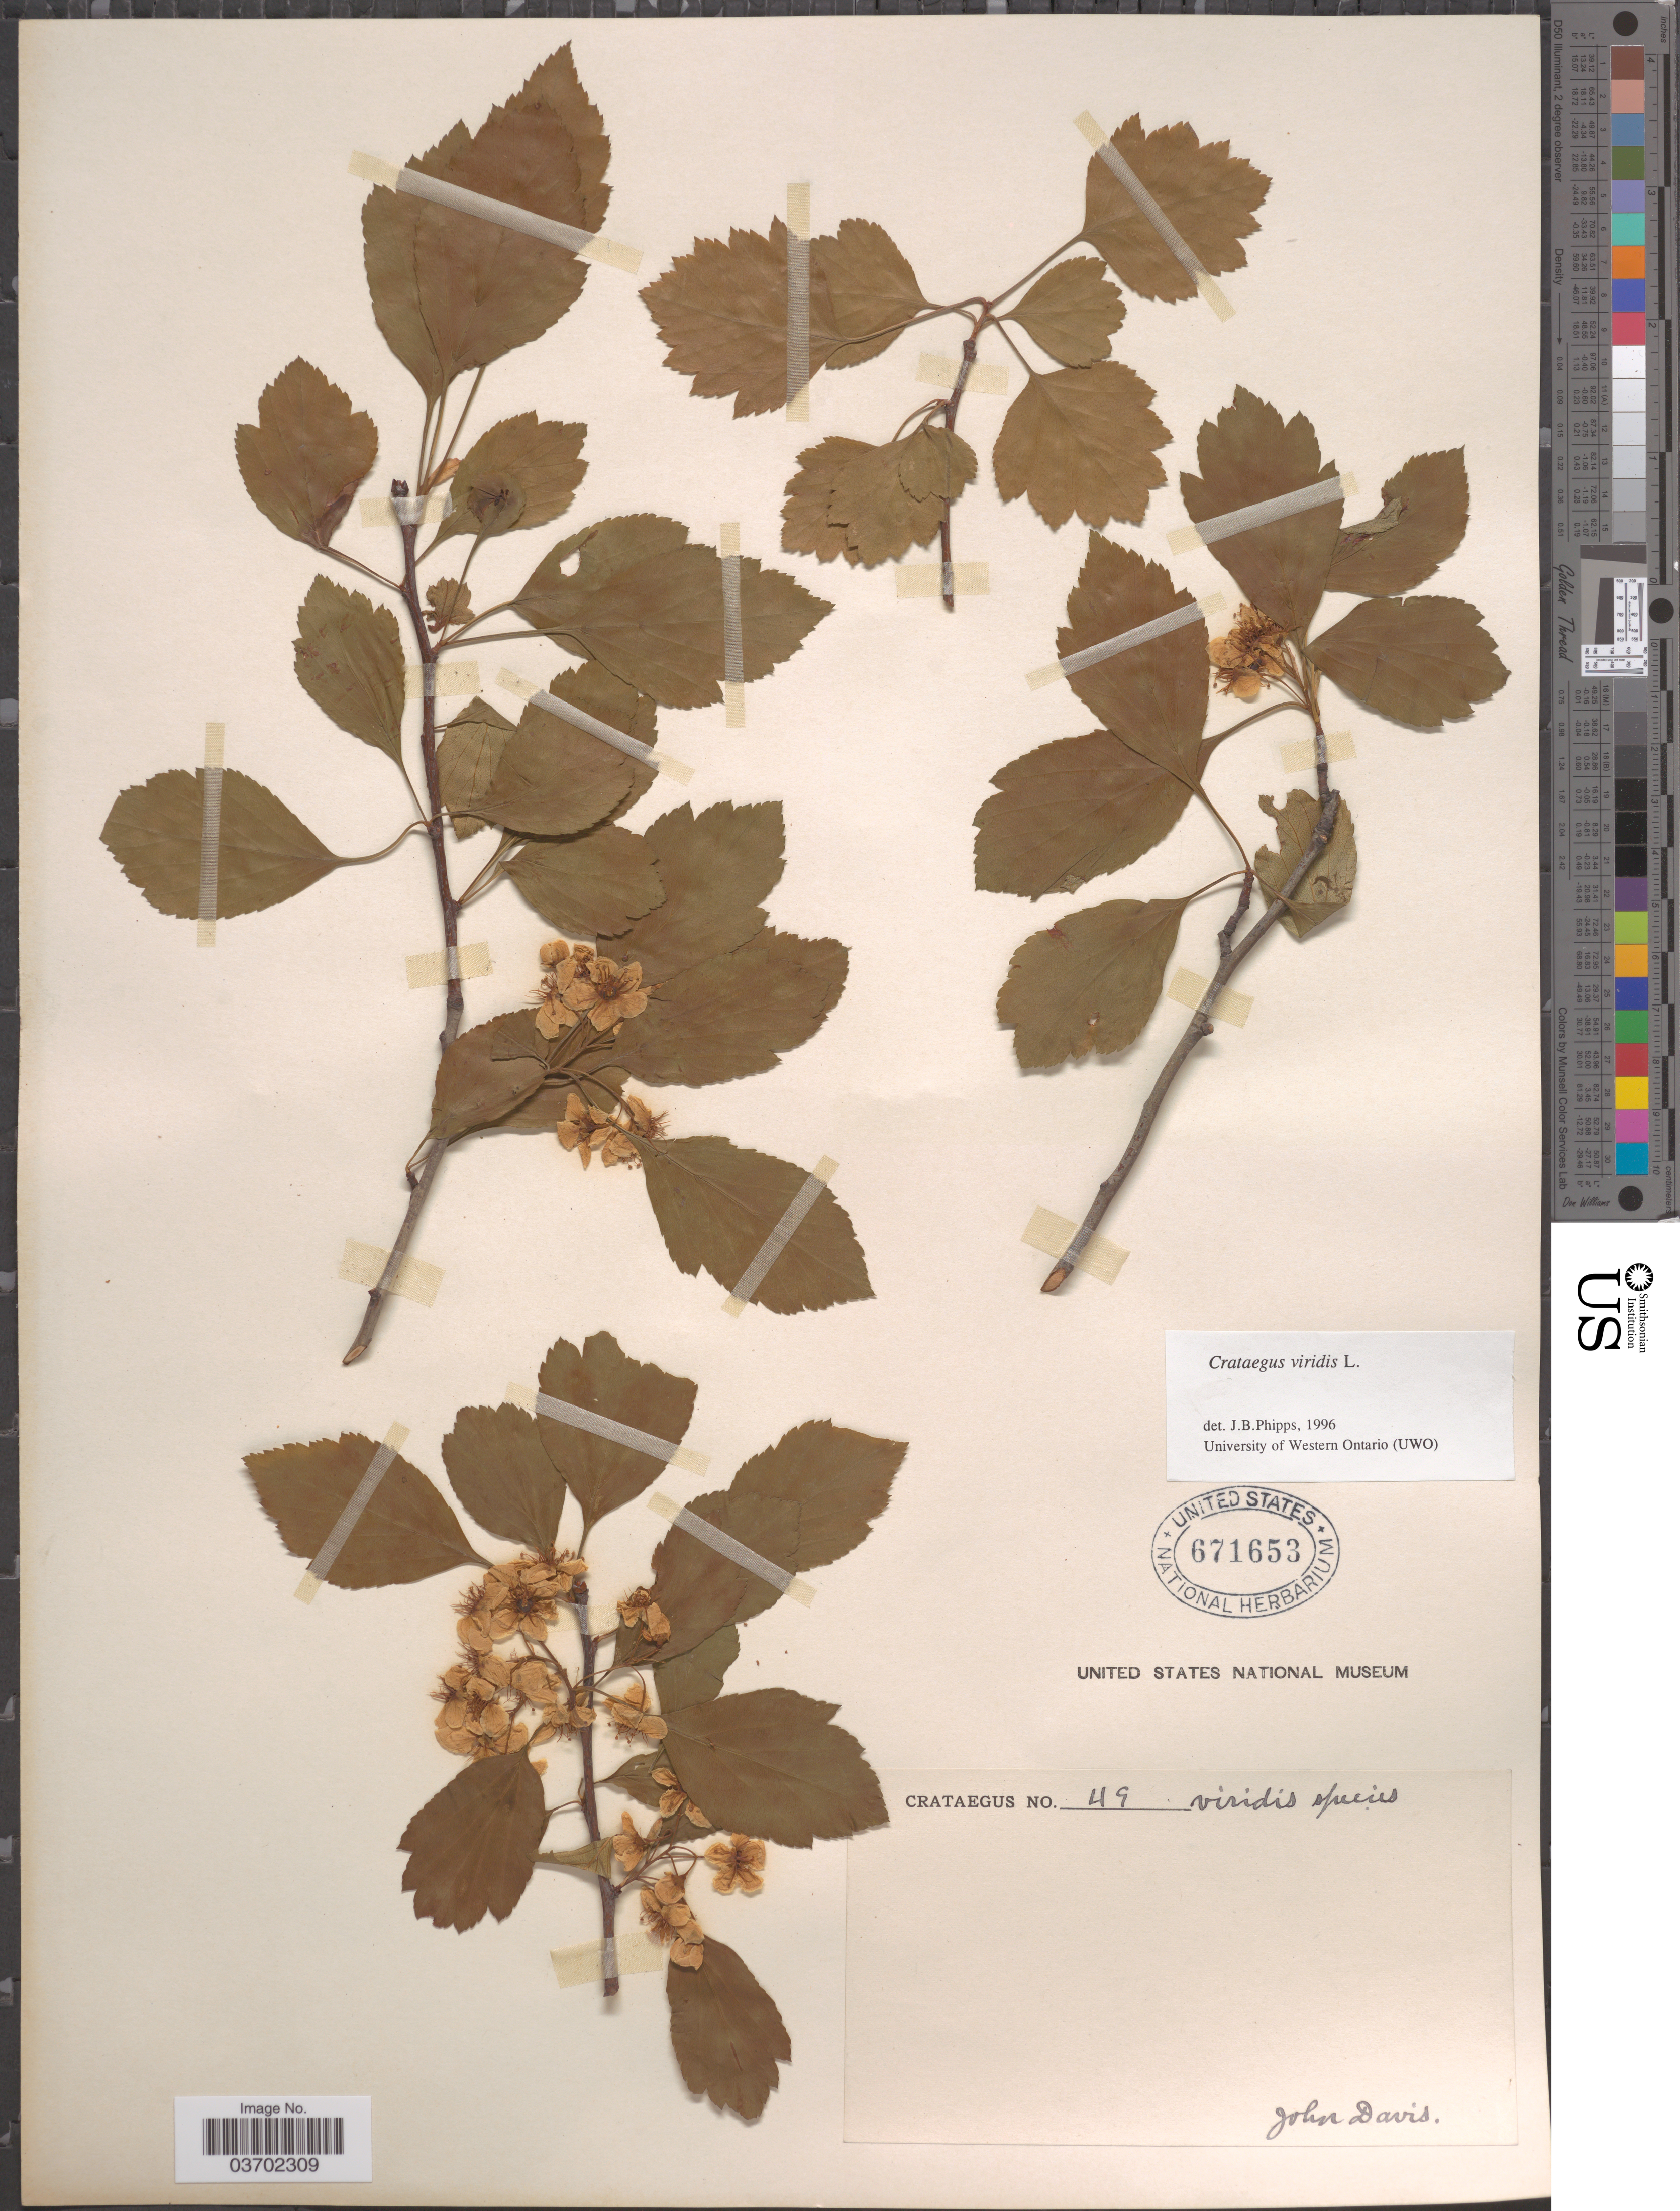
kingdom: Plantae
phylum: Tracheophyta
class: Magnoliopsida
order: Rosales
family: Rosaceae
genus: Crataegus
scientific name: Crataegus viridis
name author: L.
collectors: J. Davis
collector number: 49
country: United States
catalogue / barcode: US 671653